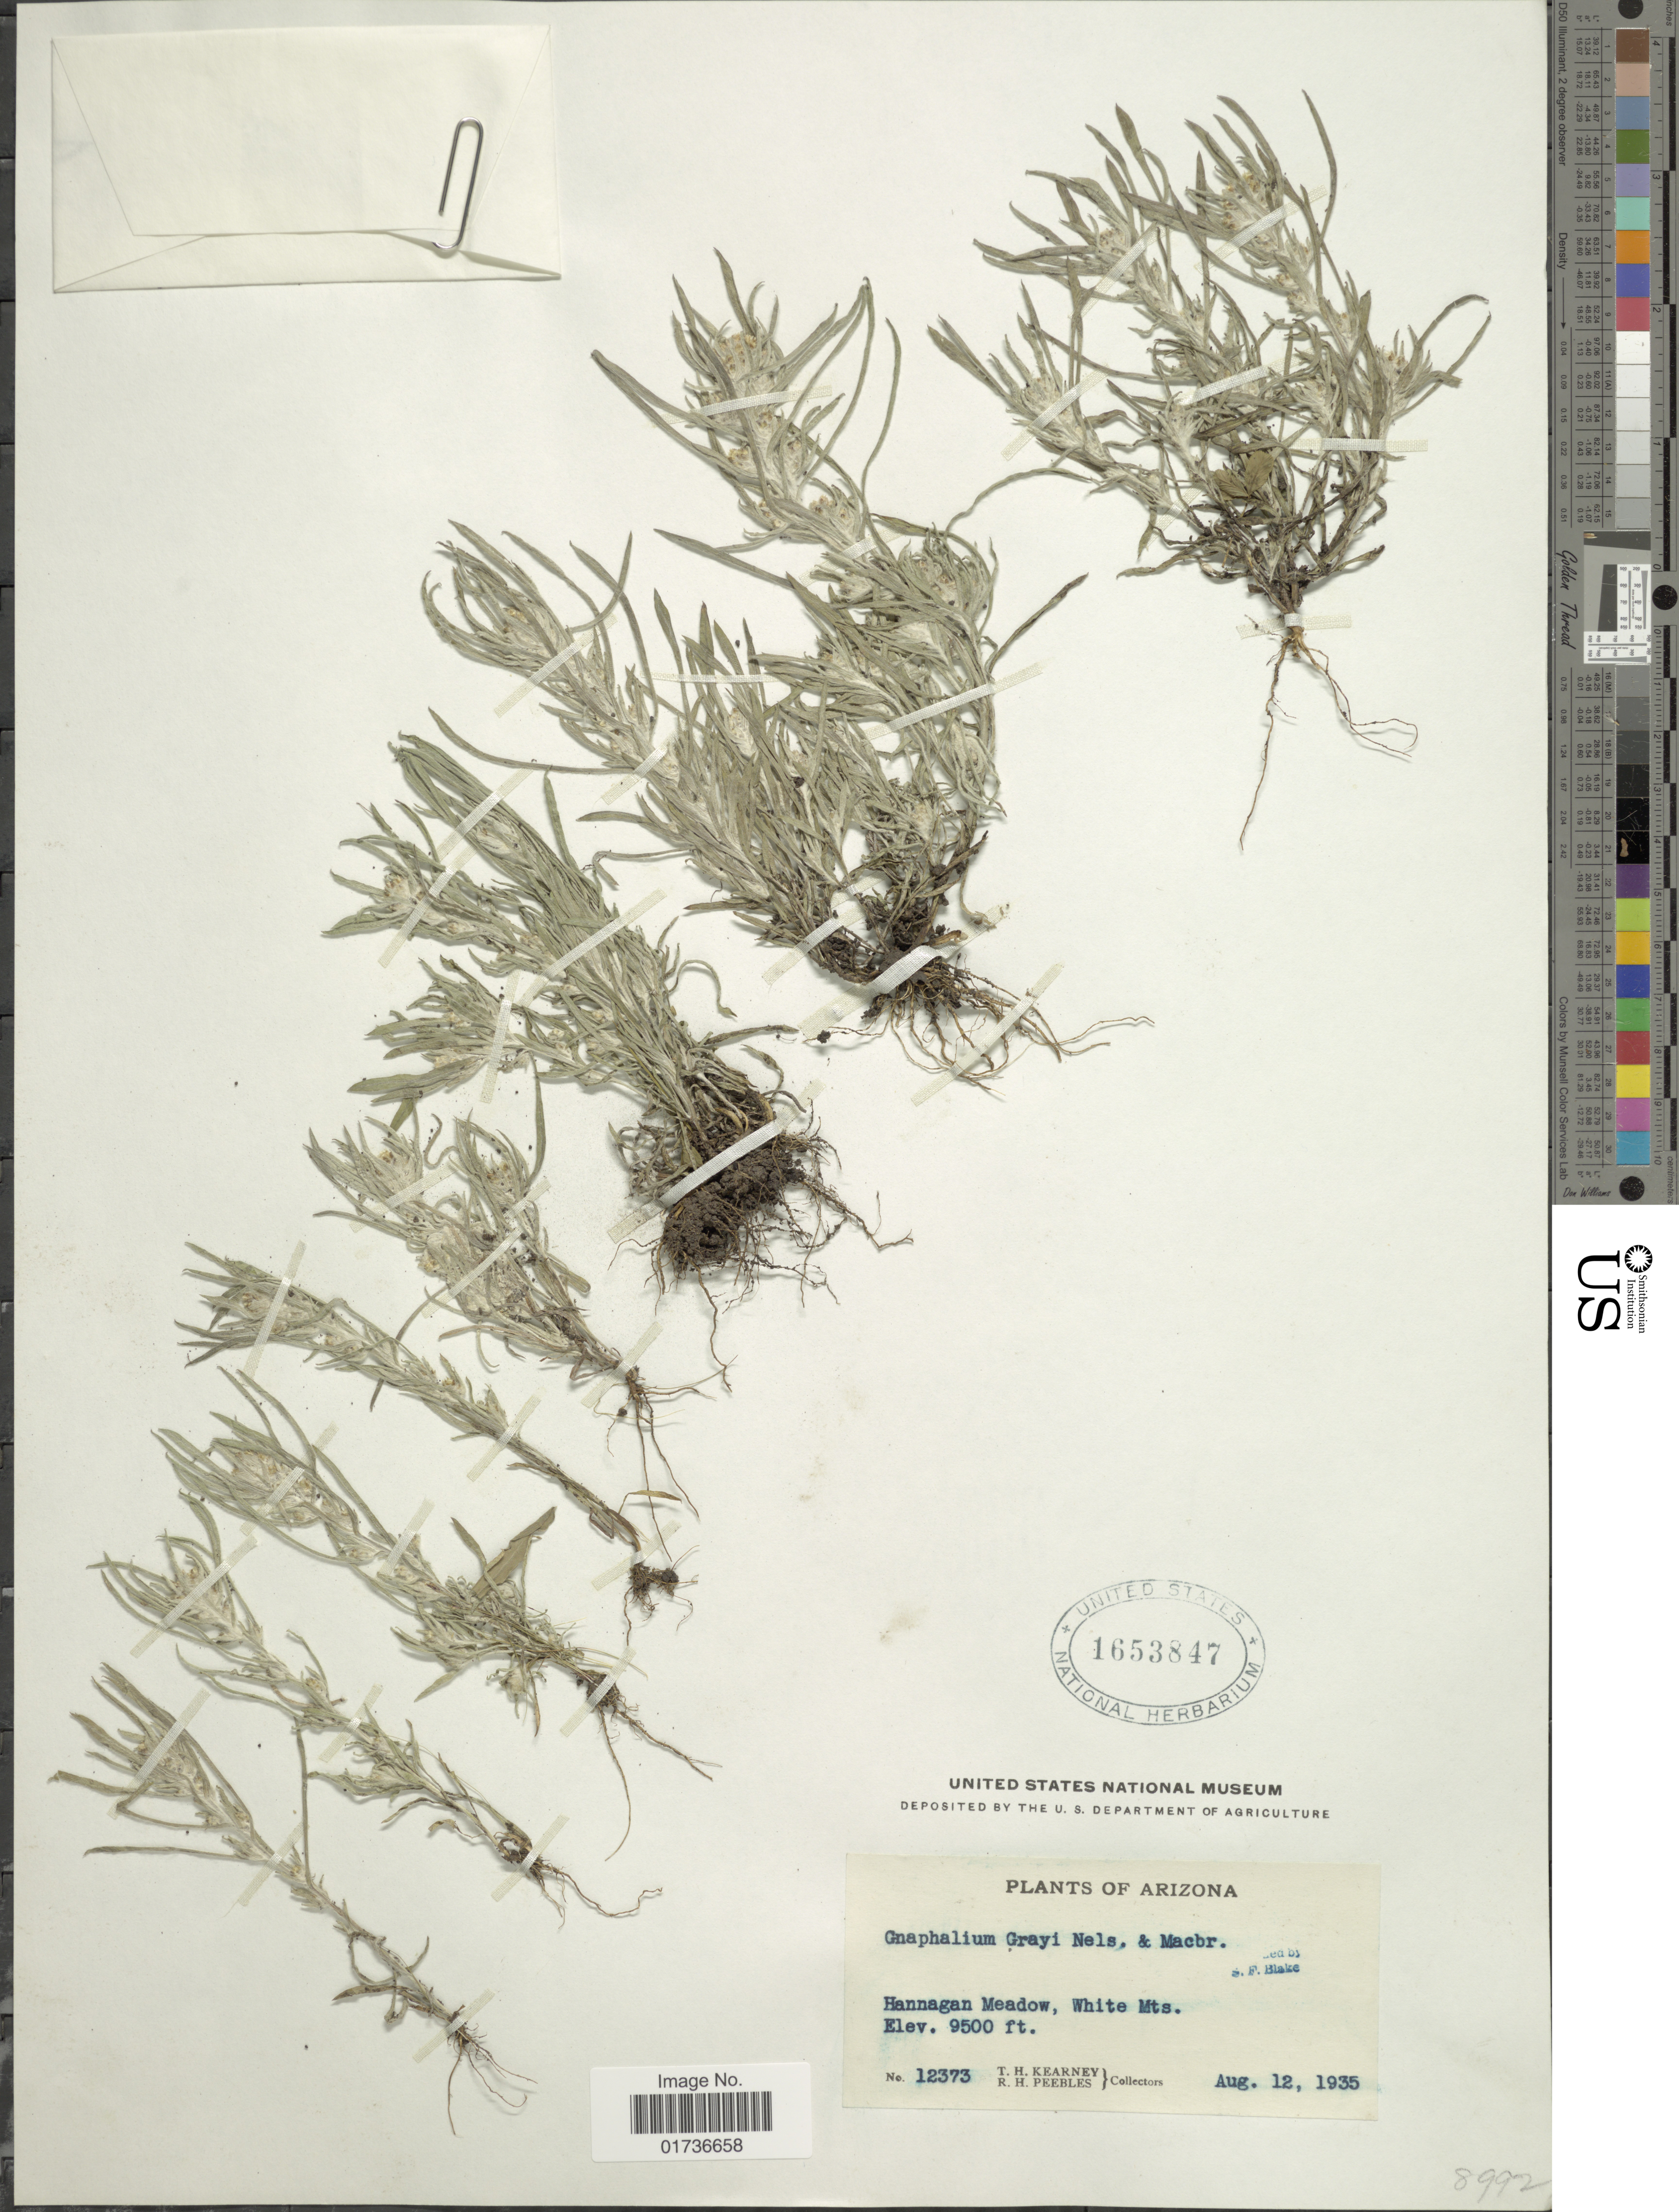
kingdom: Plantae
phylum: Tracheophyta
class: Magnoliopsida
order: Asterales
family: Asteraceae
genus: Gnaphalium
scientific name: Gnaphalium grayi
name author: A. Nelson & J.F. Macbr.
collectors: T. H. Kearney & R. H. Peebles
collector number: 12373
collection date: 1935-08-12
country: United States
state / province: Arizona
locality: Hannagan Meadow, White Mts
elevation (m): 2896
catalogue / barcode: US 1653847